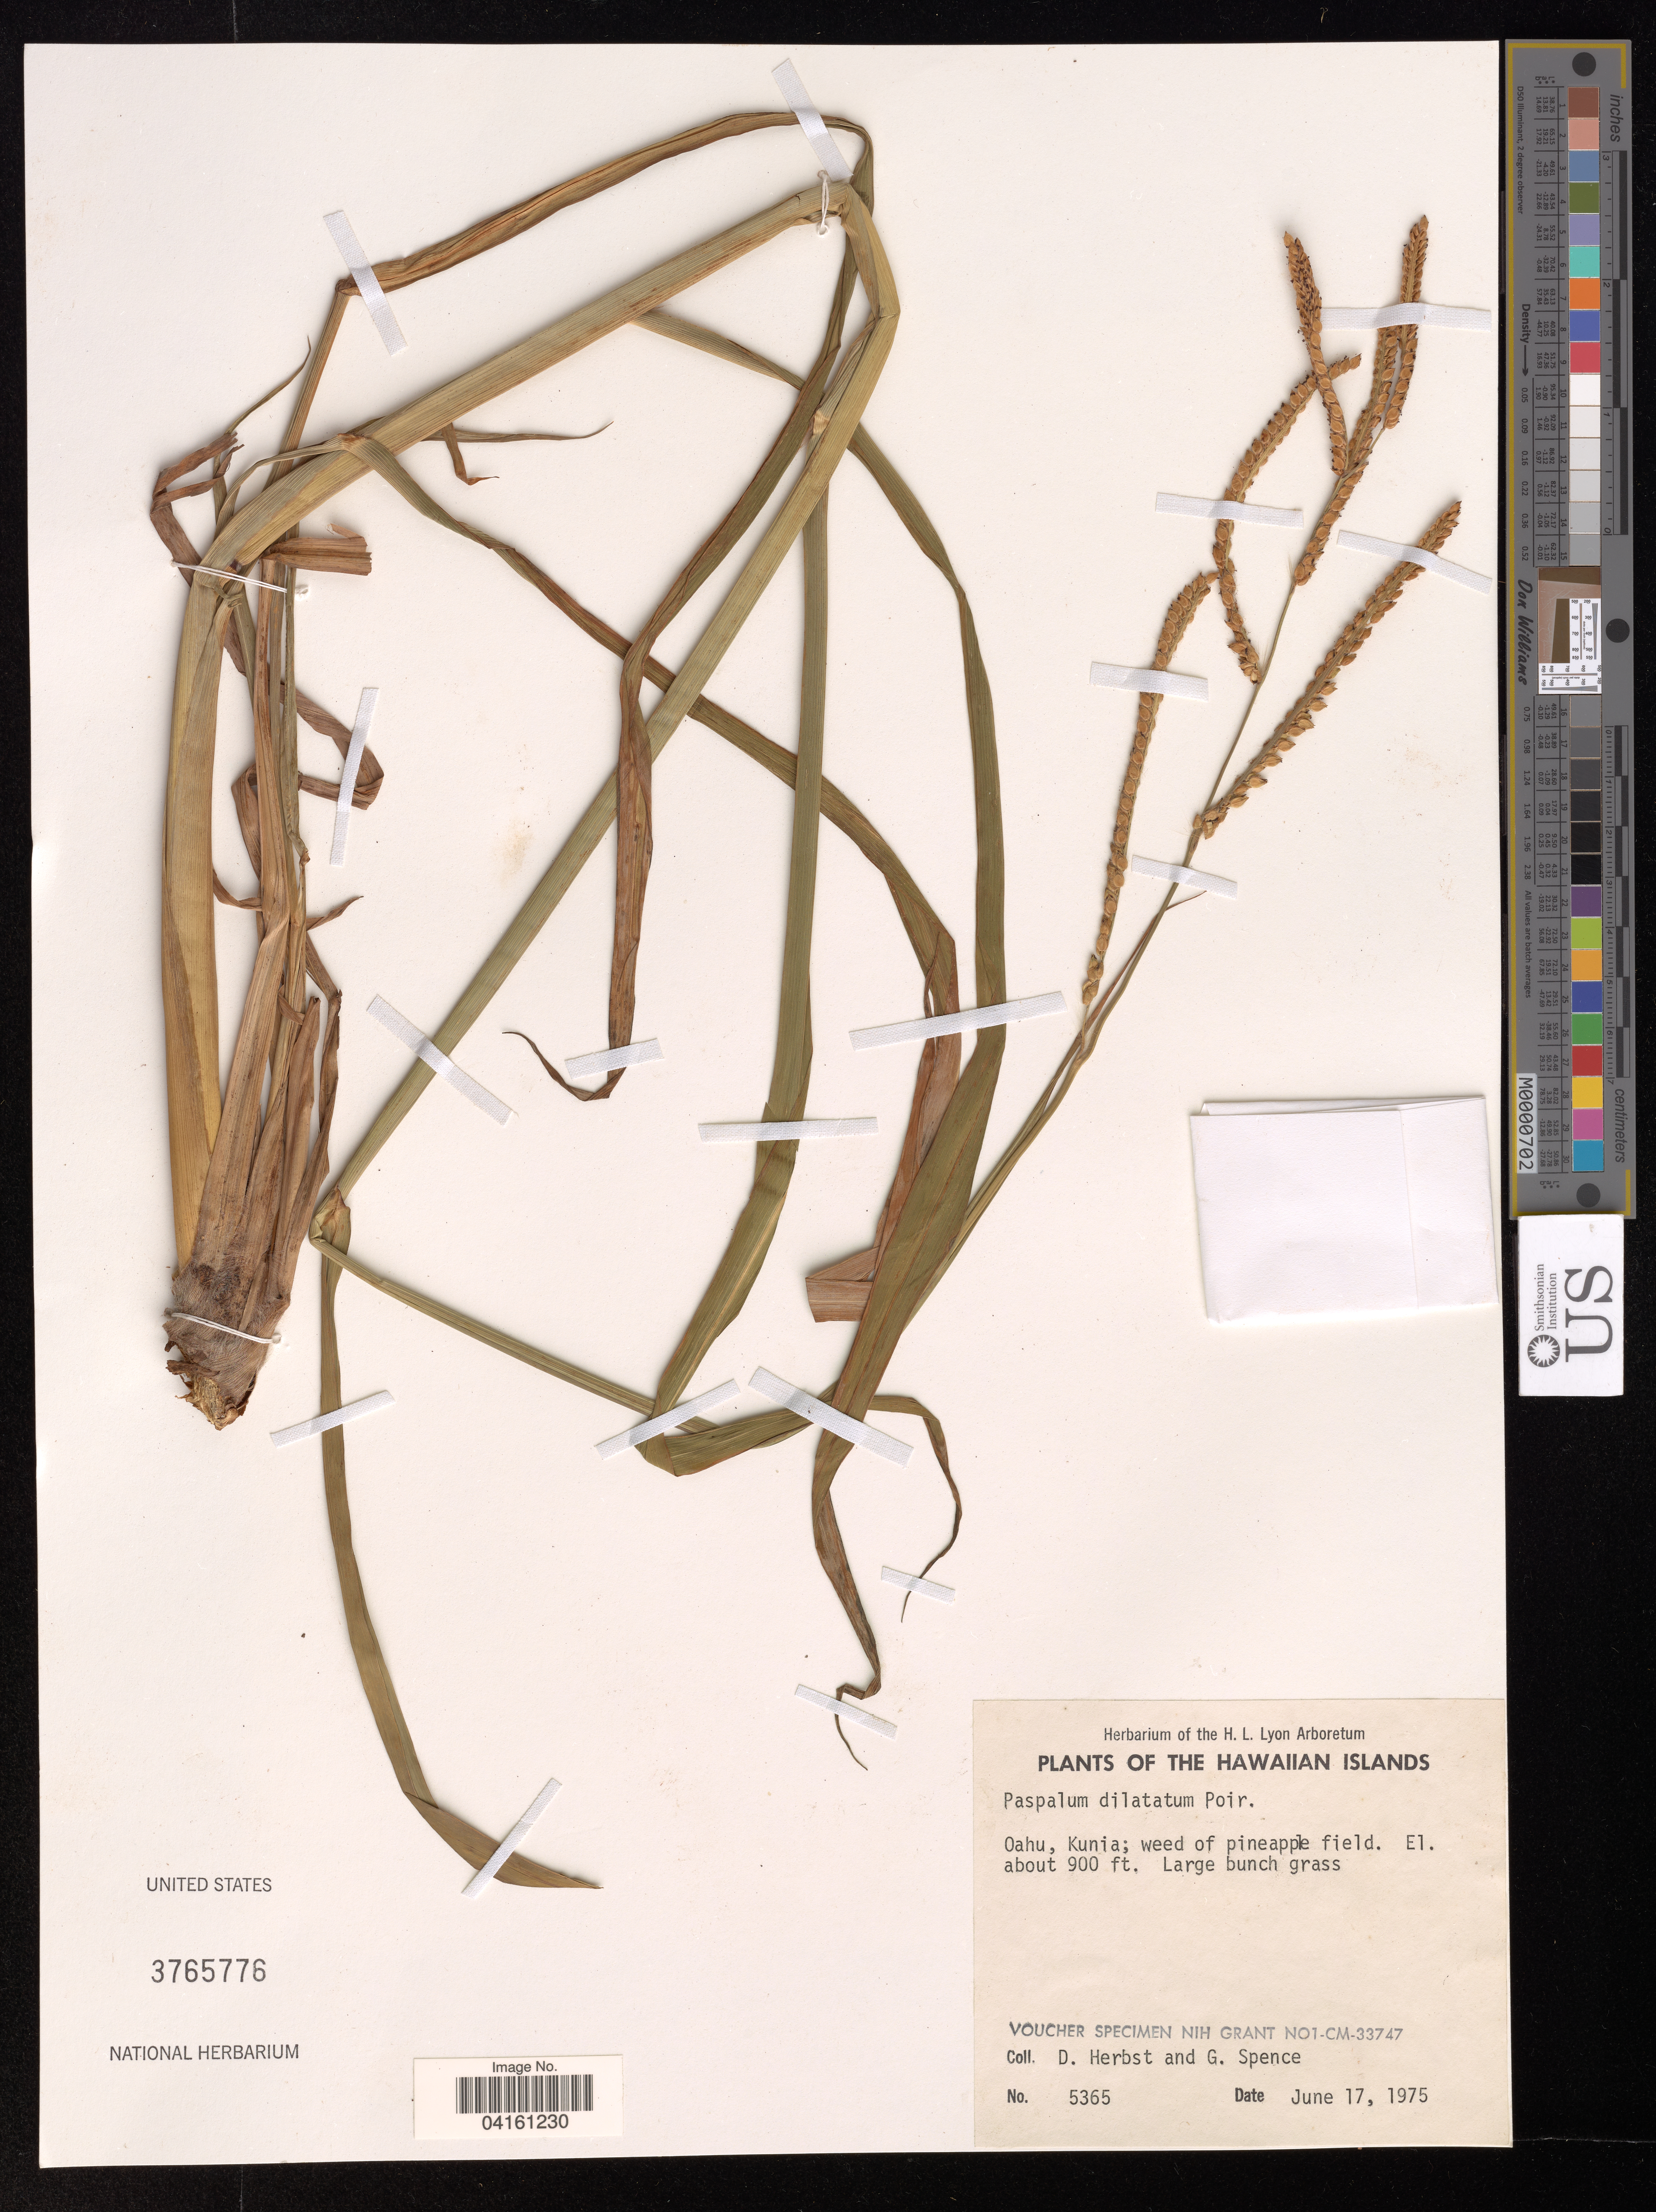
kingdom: Plantae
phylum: Tracheophyta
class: Liliopsida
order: Poales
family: Poaceae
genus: Paspalum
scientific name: Paspalum dilatatum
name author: Poir. in Lam.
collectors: D. Herbst & G. Spence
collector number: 5365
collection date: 1975-06-17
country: United States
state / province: Hawaii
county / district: Honolulu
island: Oahu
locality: The Hawaiian Islands. Oahu, Kunia; weed of pineapple field.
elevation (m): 274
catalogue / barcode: US 3765776